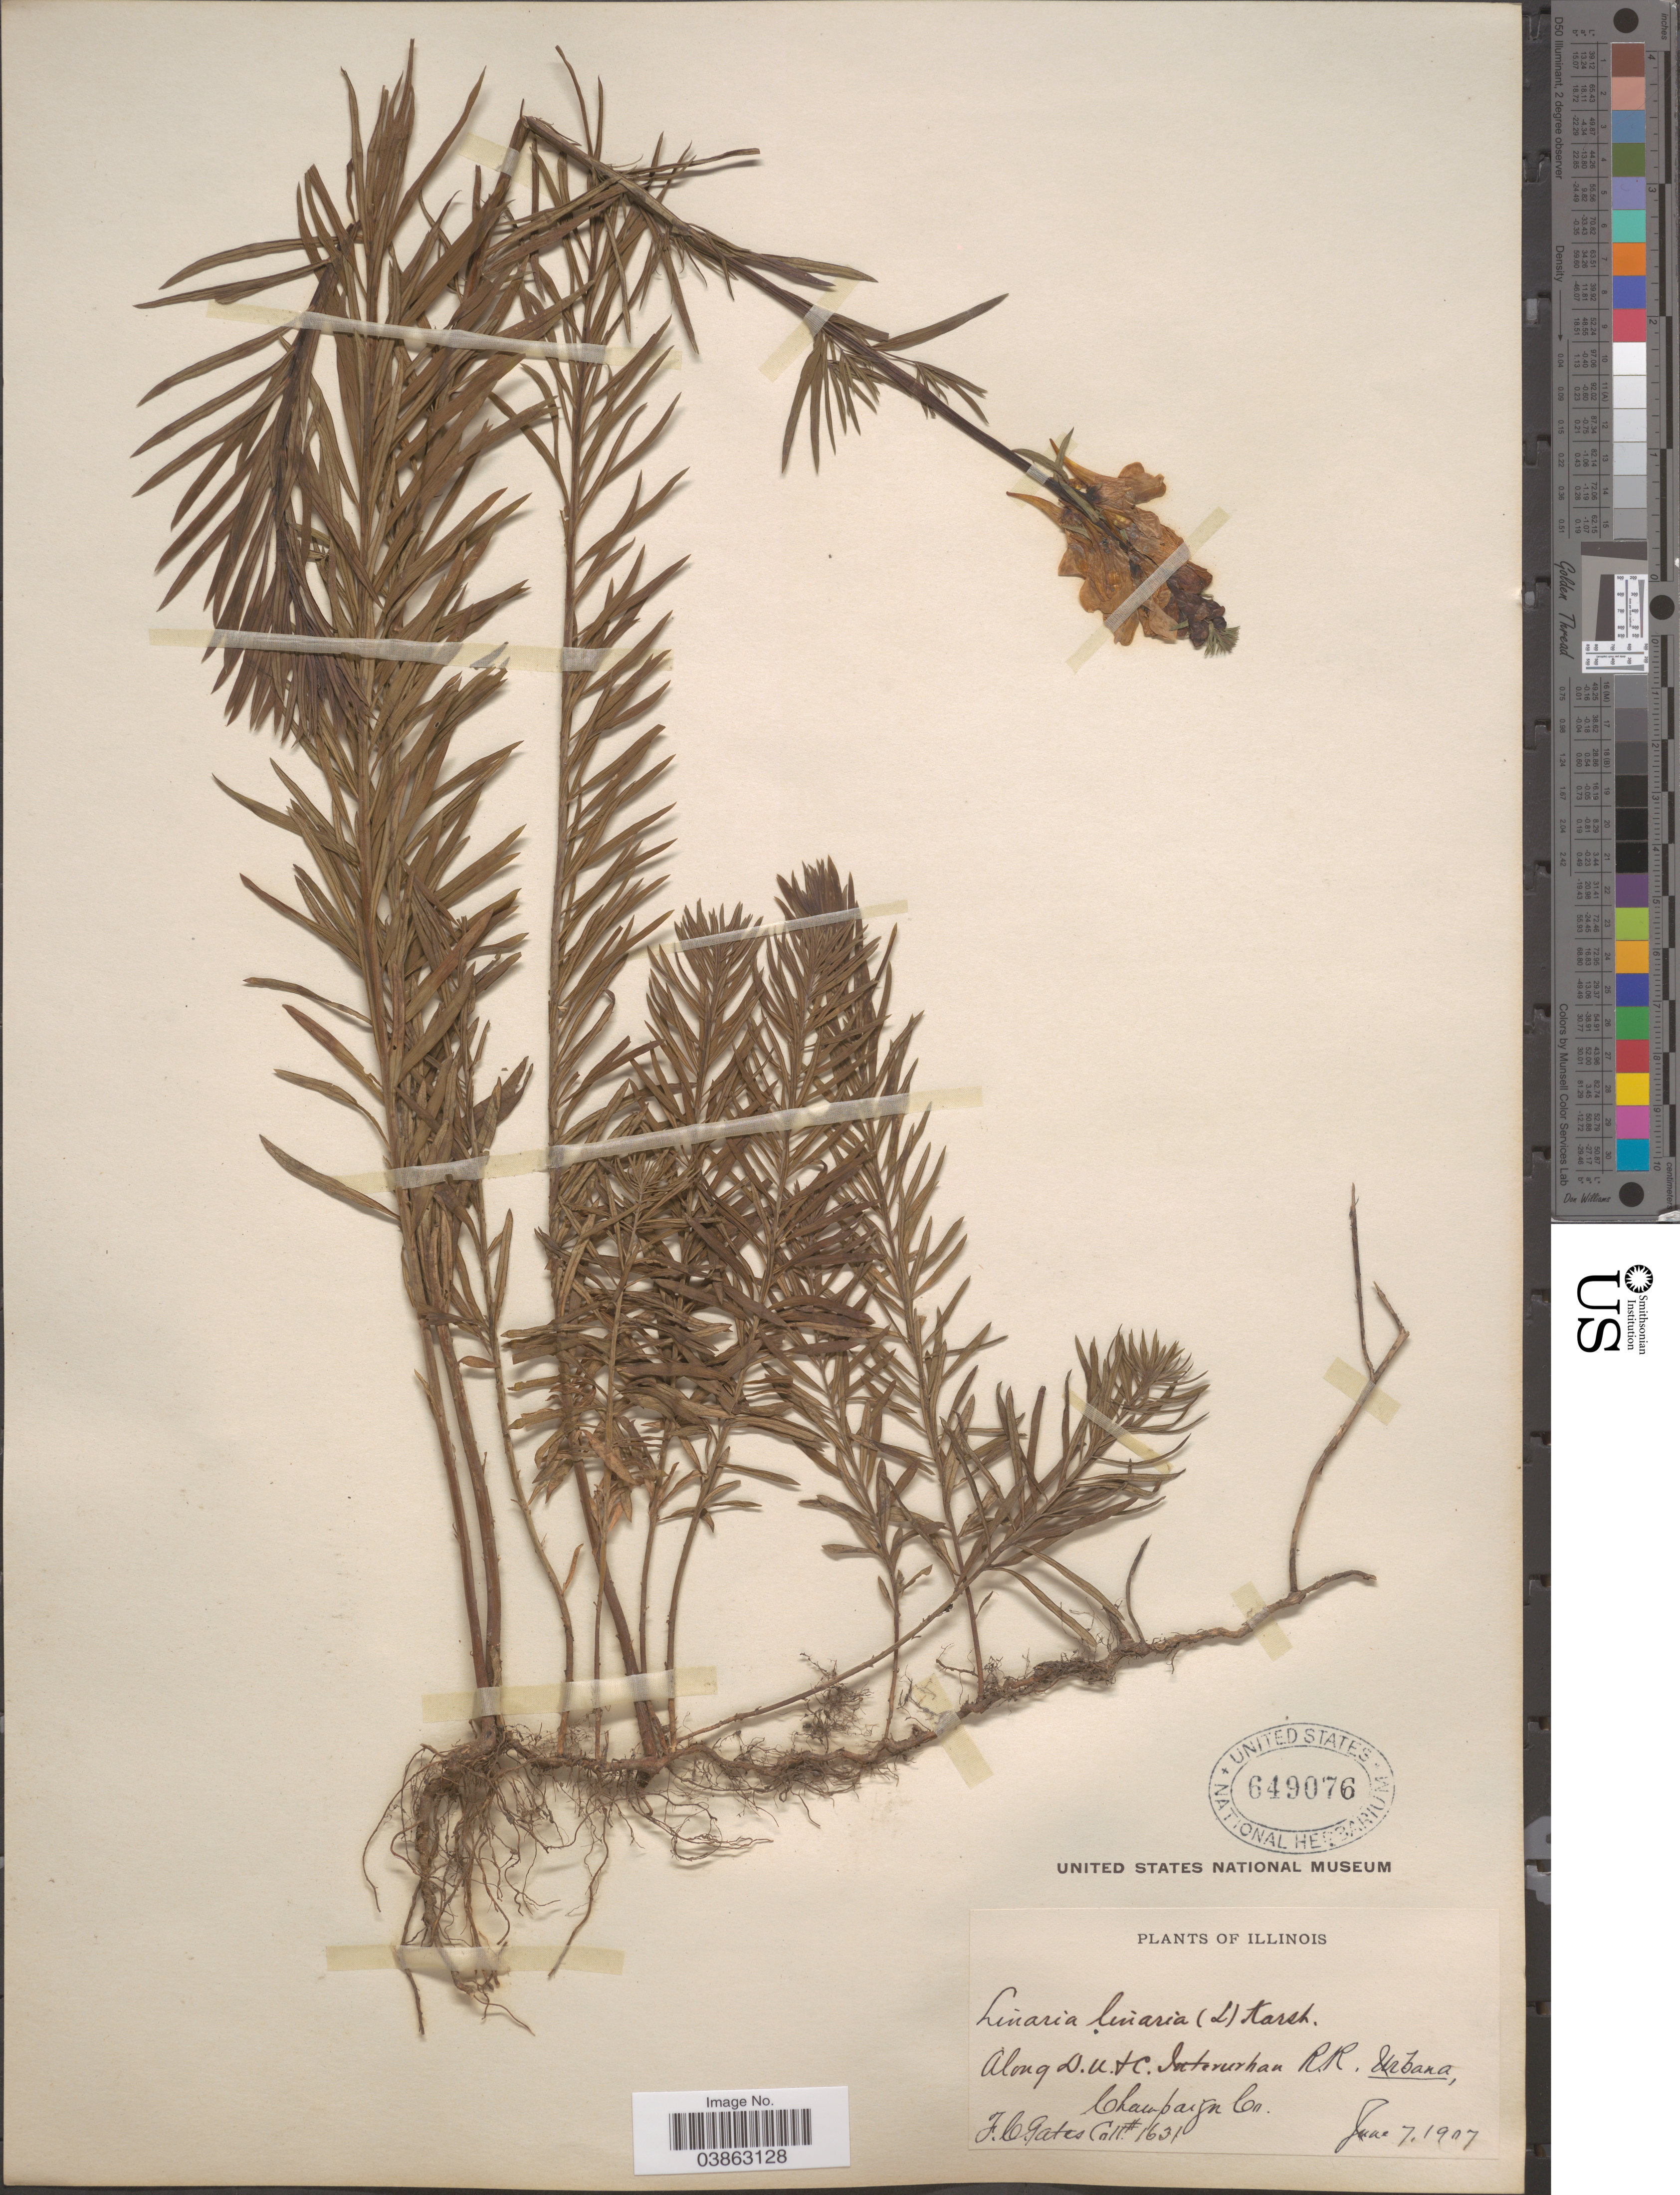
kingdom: Plantae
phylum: Tracheophyta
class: Magnoliopsida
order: Lamiales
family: Plantaginaceae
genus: Linaria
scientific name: Linaria vulgaris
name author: Mill.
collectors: F. C. Gates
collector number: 1631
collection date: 1907-06-07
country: United States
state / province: Illinois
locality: Along D. U. + C. Interurban R.R. Urbana, Champaign Co.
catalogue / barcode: US 649076